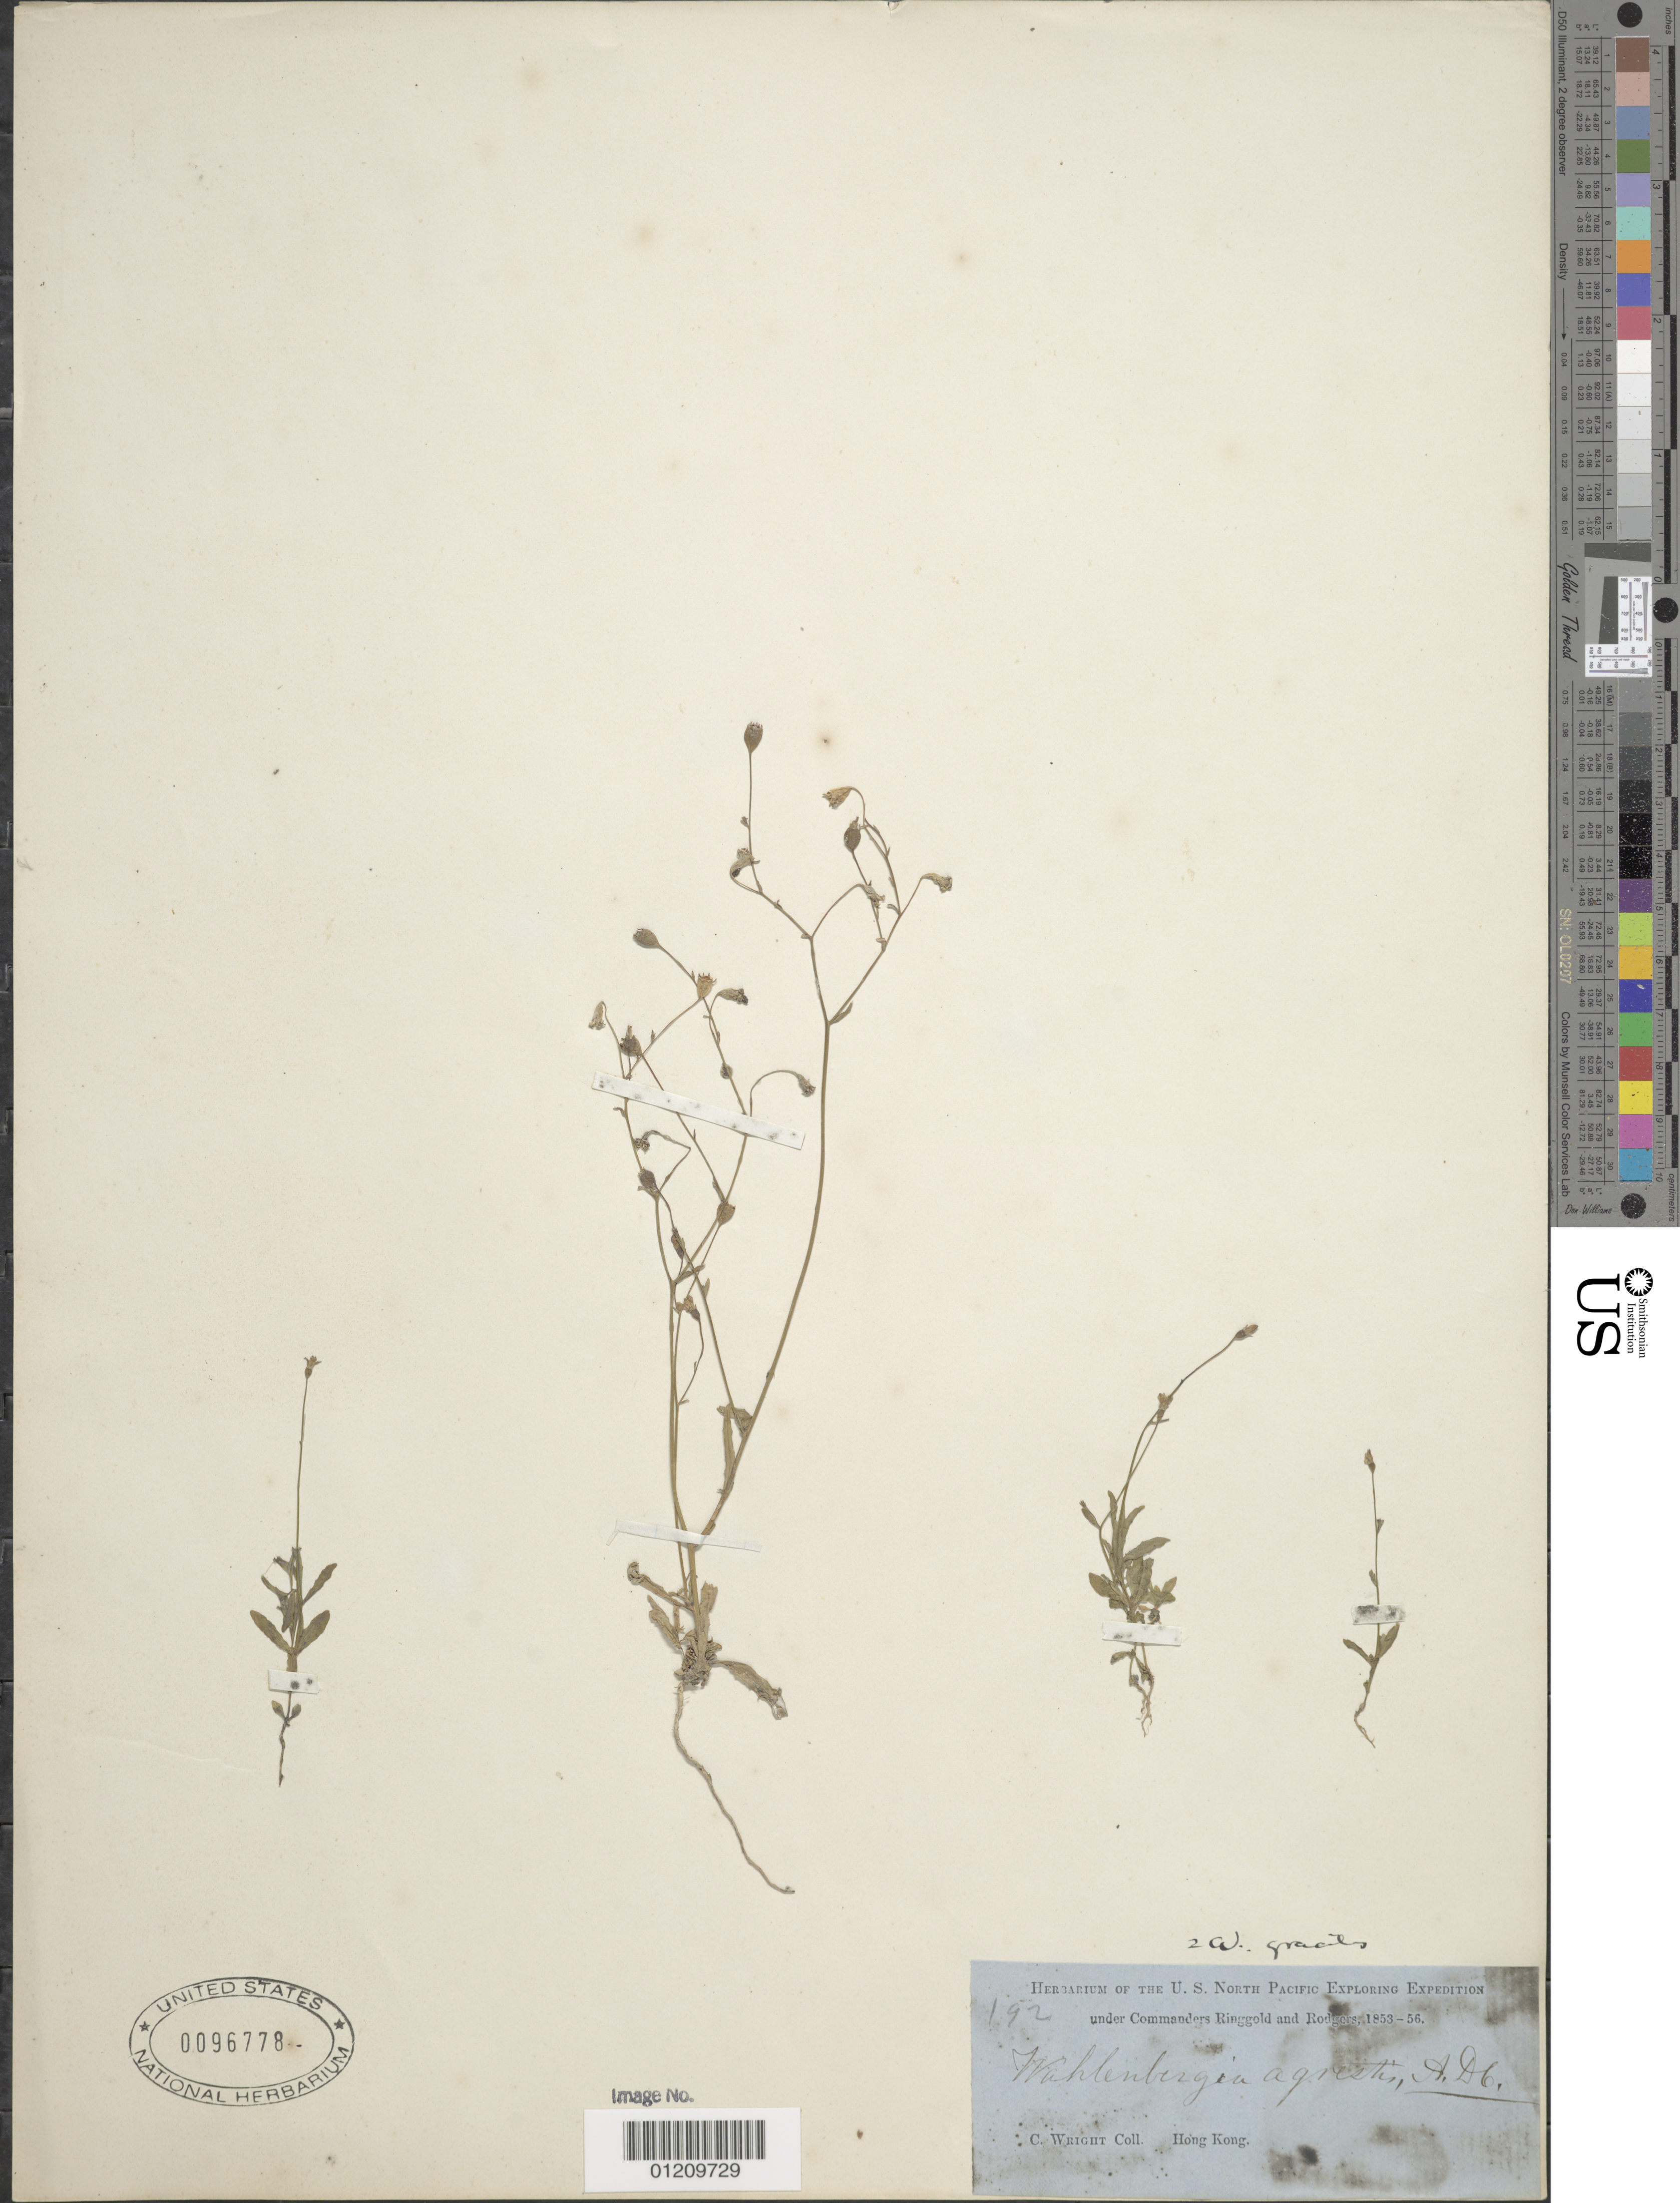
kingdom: Plantae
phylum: Tracheophyta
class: Magnoliopsida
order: Asterales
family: Campanulaceae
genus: Wahlenbergia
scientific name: Wahlenbergia gracilis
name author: A. DC.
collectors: C. Wright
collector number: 192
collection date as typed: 1853 to -- -- 1856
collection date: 1853/1856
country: China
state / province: Hong Kong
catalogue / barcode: US 96778